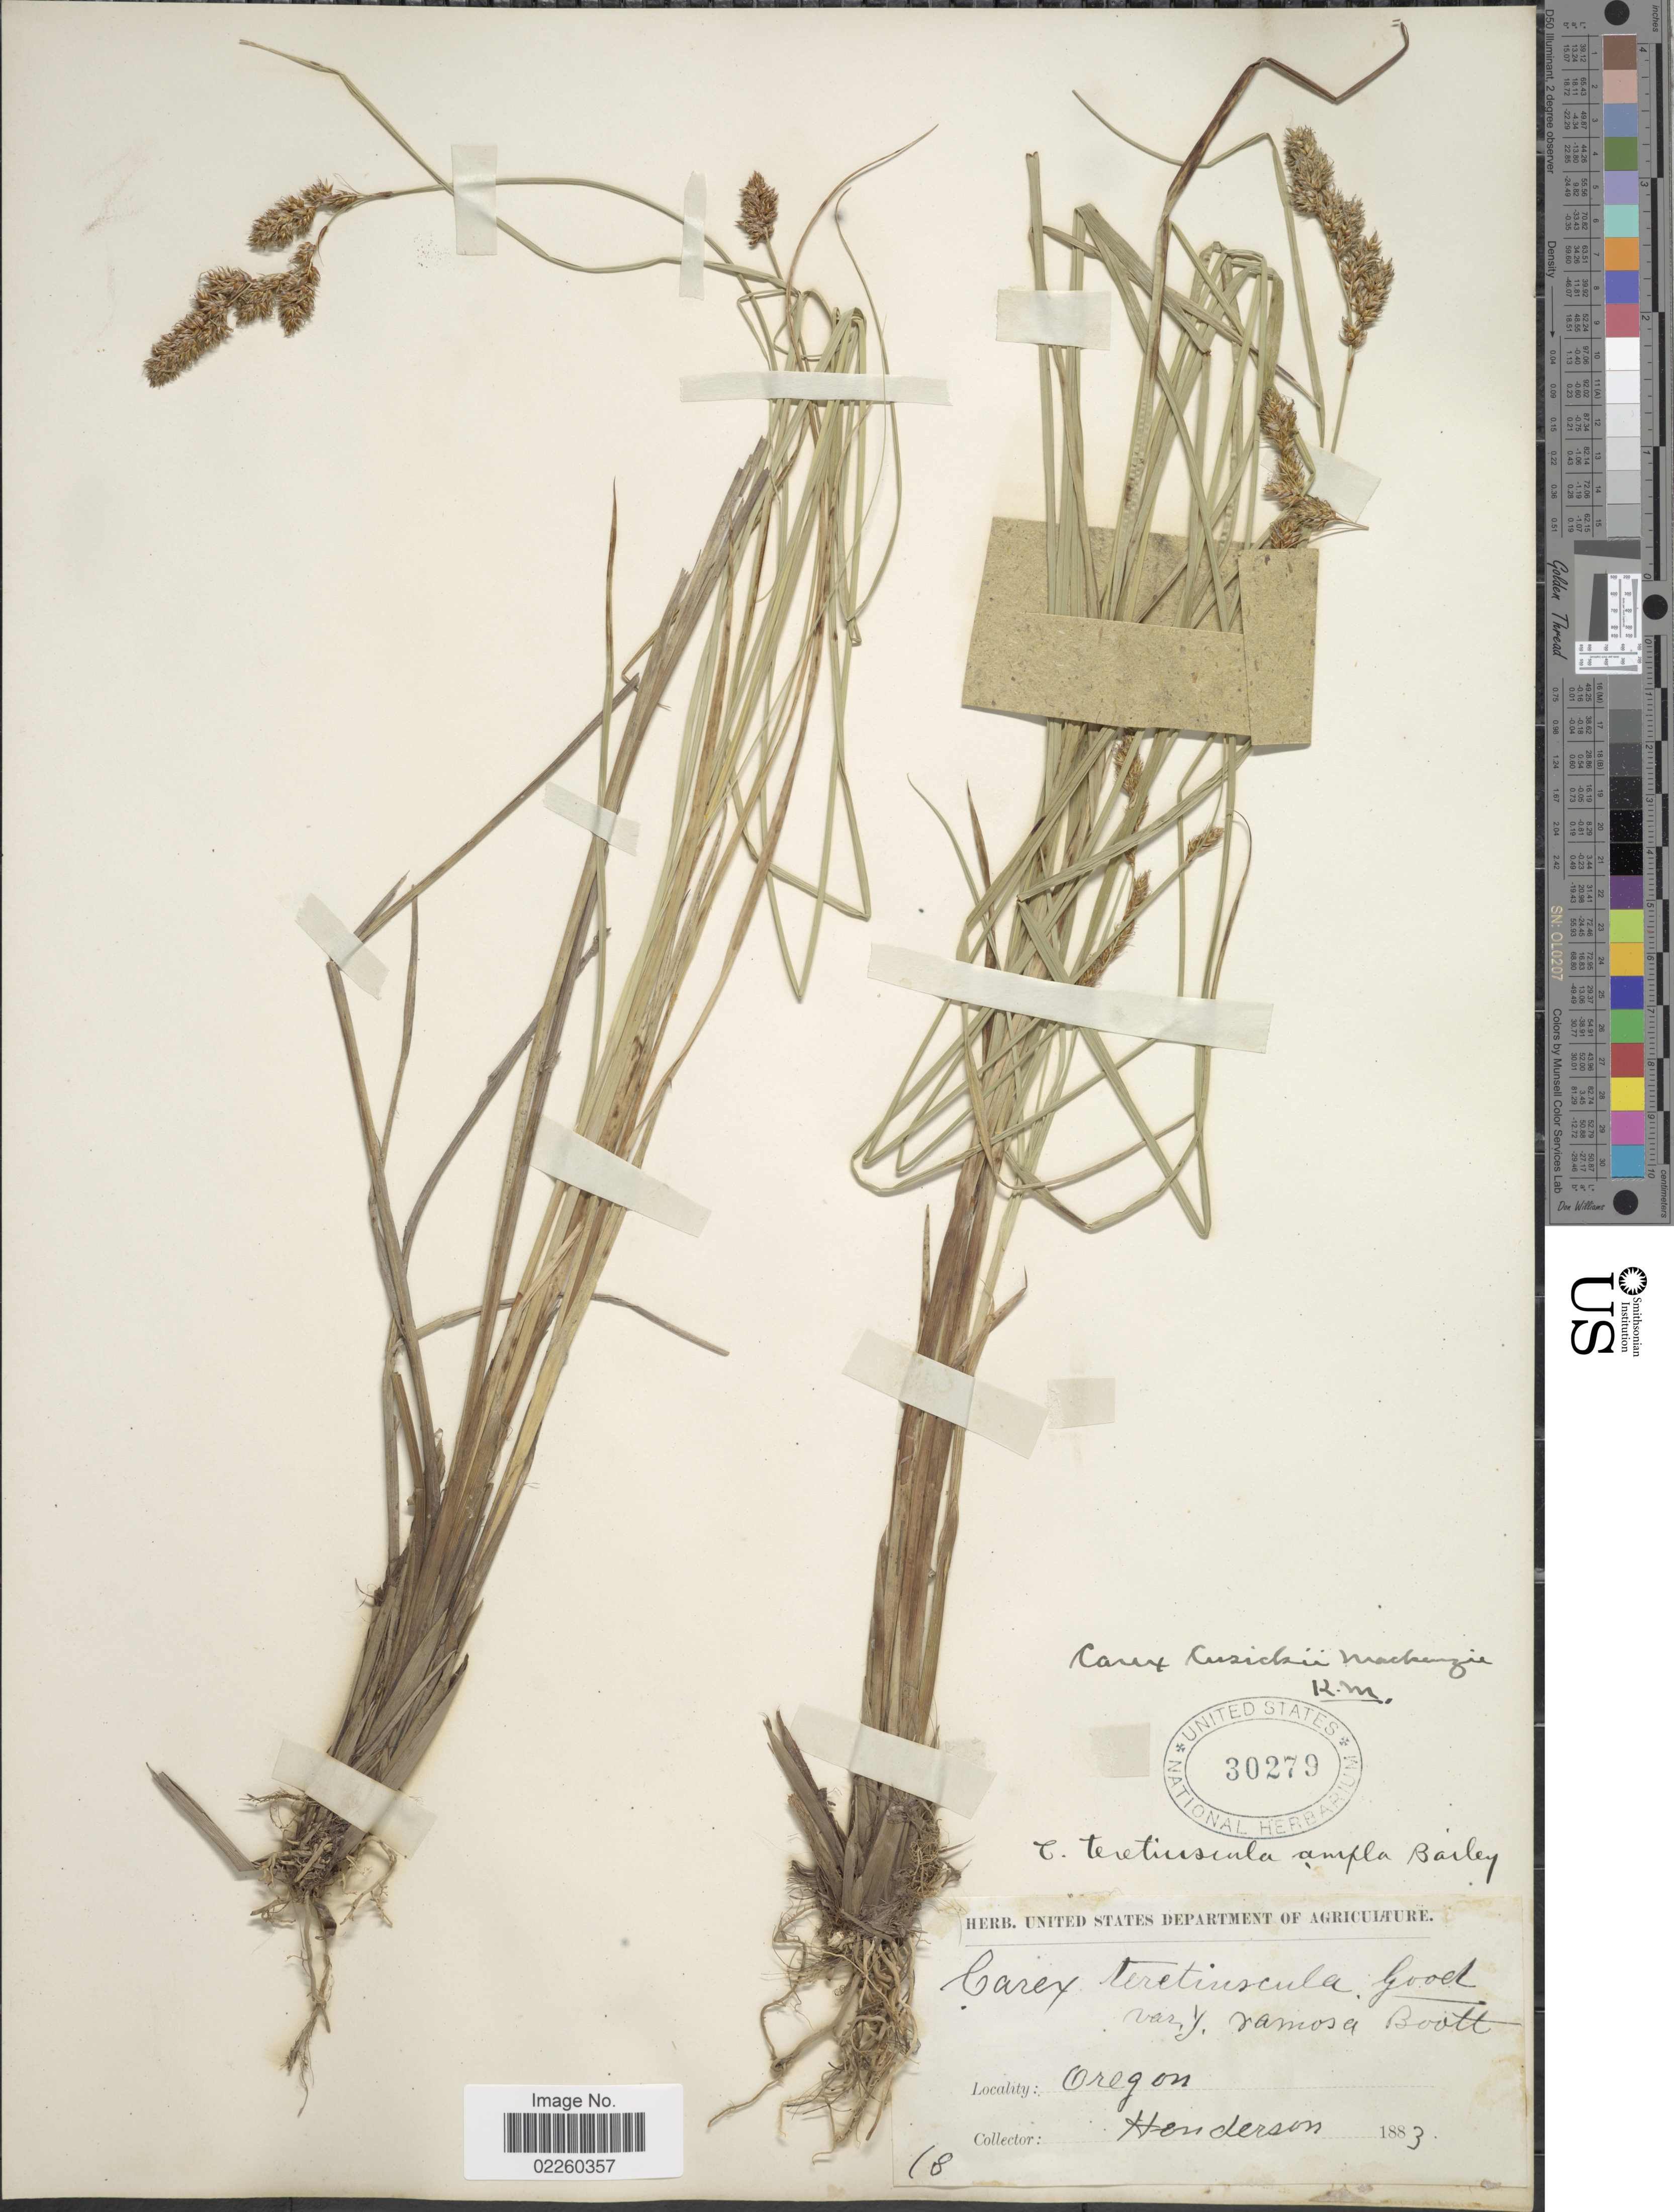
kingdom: Plantae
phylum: Tracheophyta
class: Liliopsida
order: Poales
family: Cyperaceae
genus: Carex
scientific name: Carex cusickii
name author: Mack.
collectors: Henderson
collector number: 18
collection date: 1883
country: United States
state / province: Oregon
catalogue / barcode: US 30279